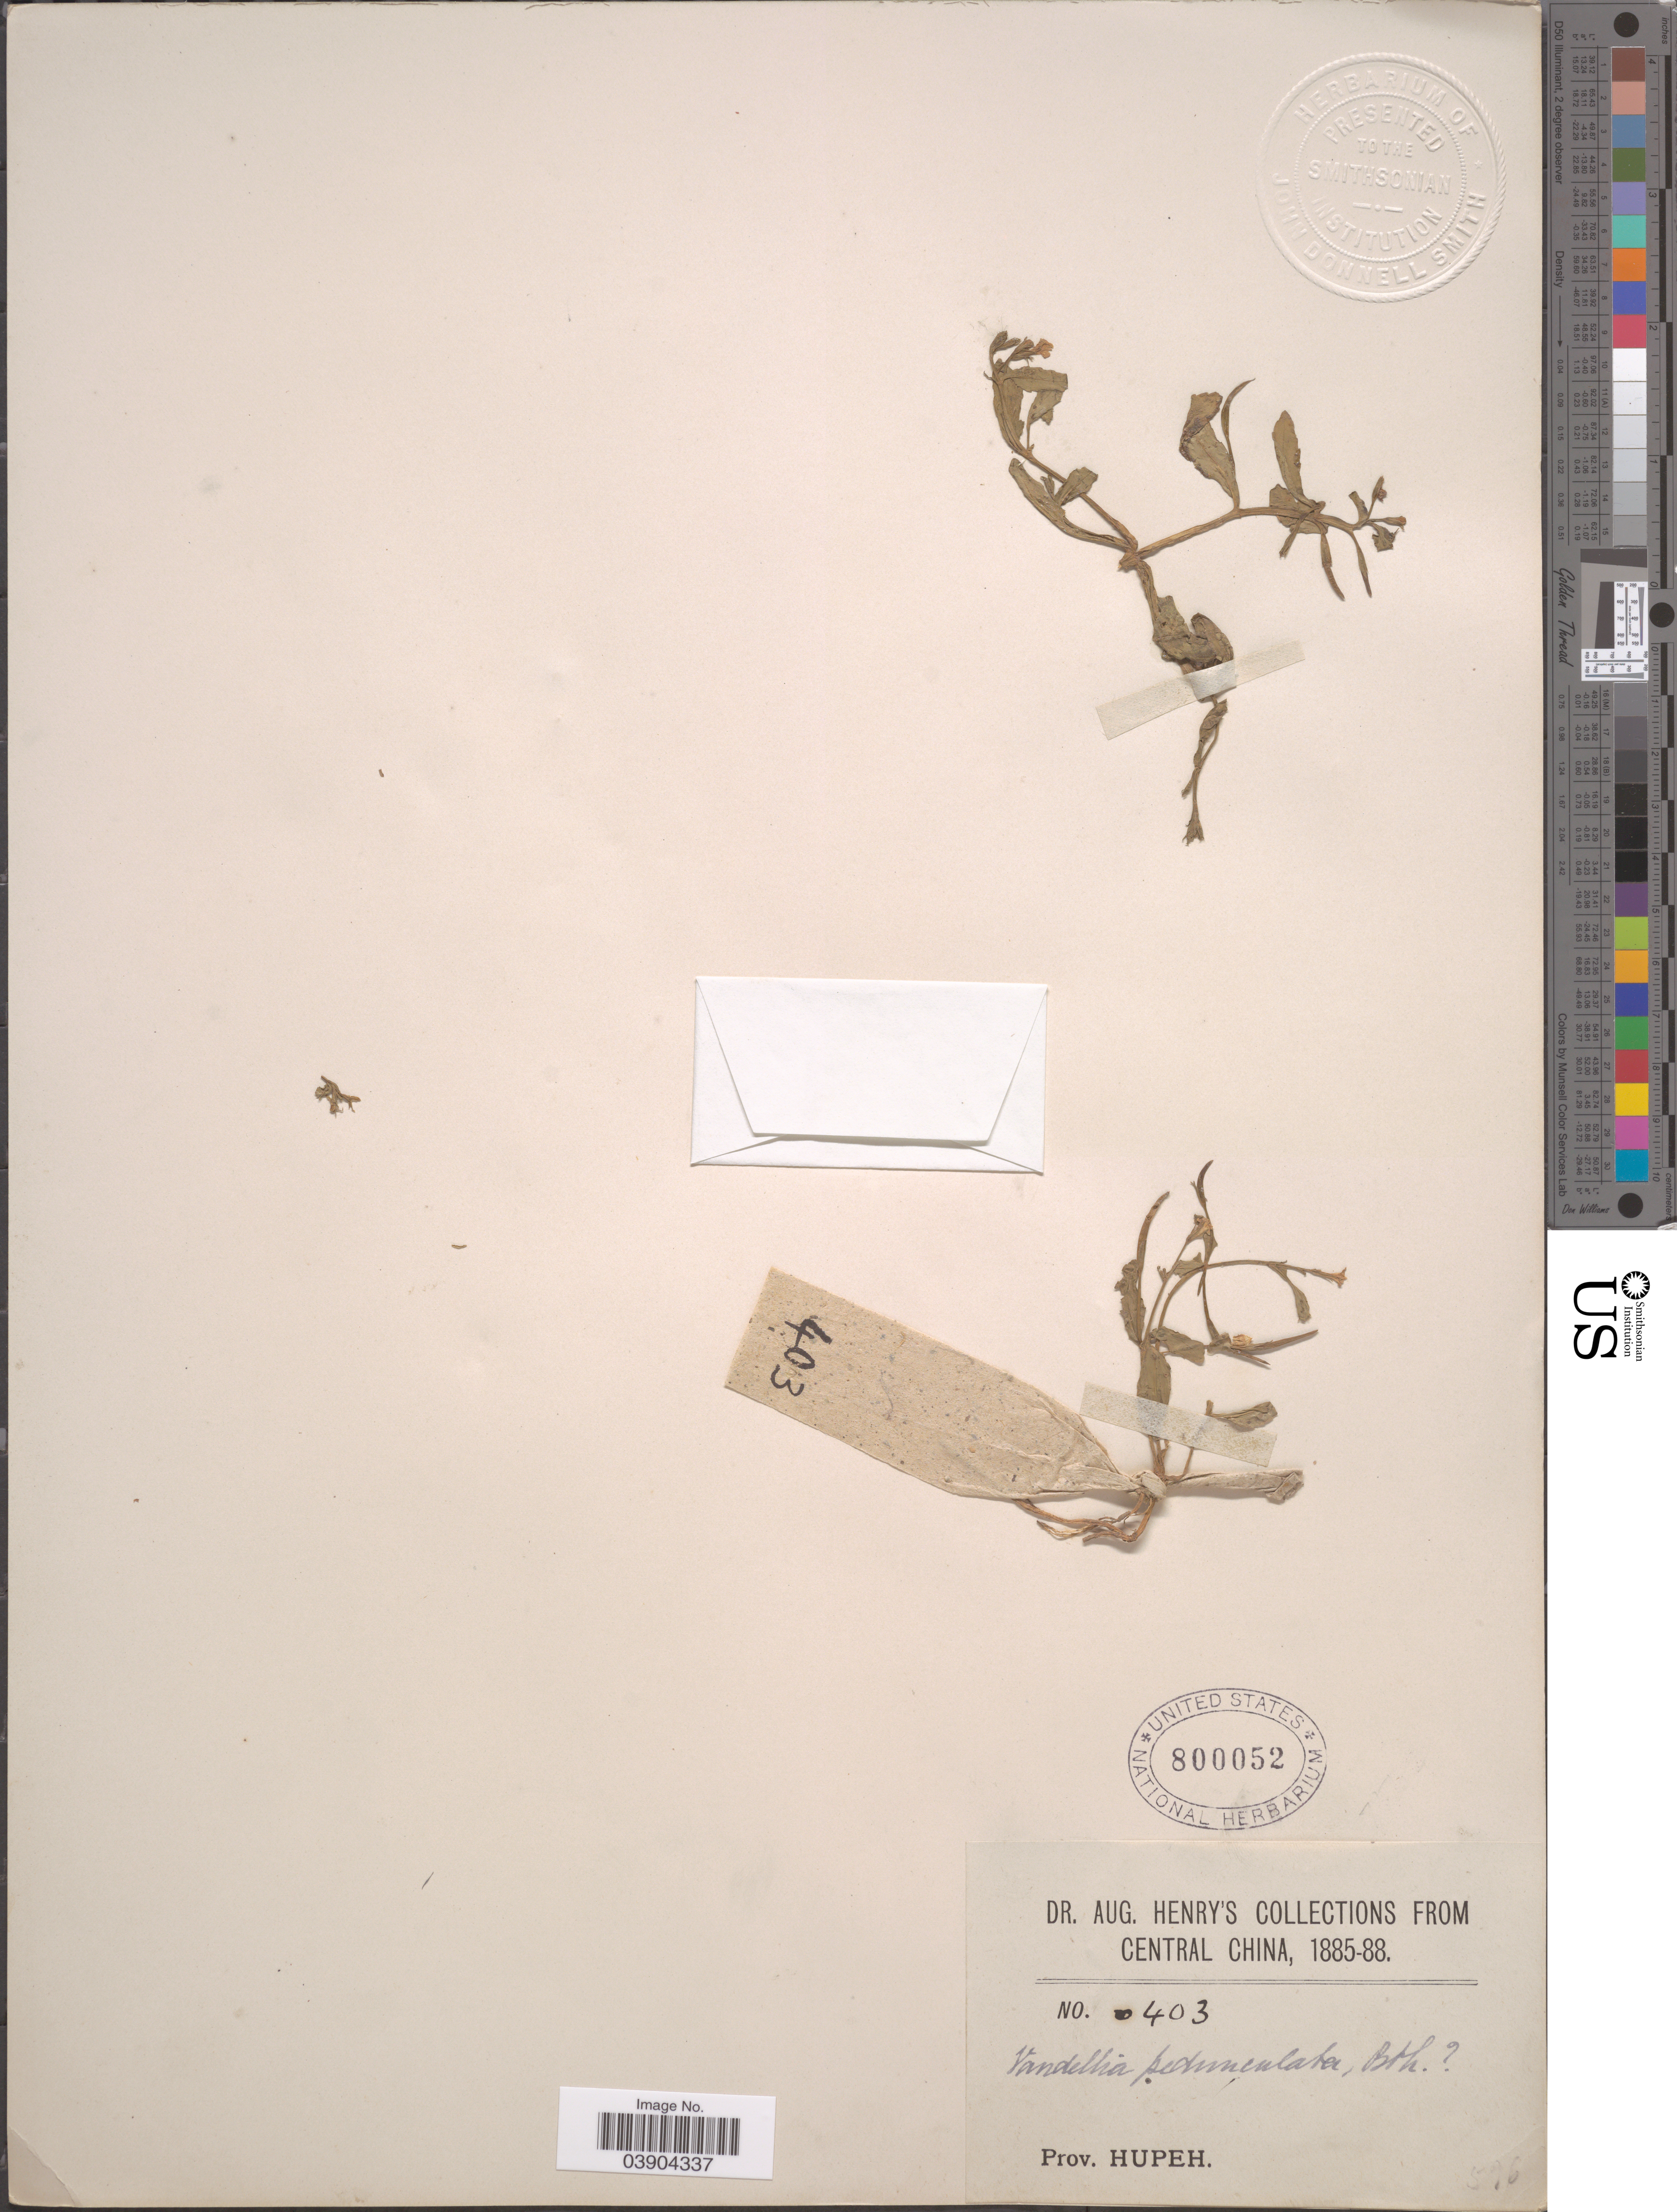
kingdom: Plantae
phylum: Tracheophyta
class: Magnoliopsida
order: Lamiales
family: Linderniaceae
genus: Lindernia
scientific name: Lindernia angustifolia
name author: (Benth.) Wettst.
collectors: A. Henry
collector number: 403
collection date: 1885/1888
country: China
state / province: Hubei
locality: Central China. Prov. Hupeh.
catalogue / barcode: US 800052